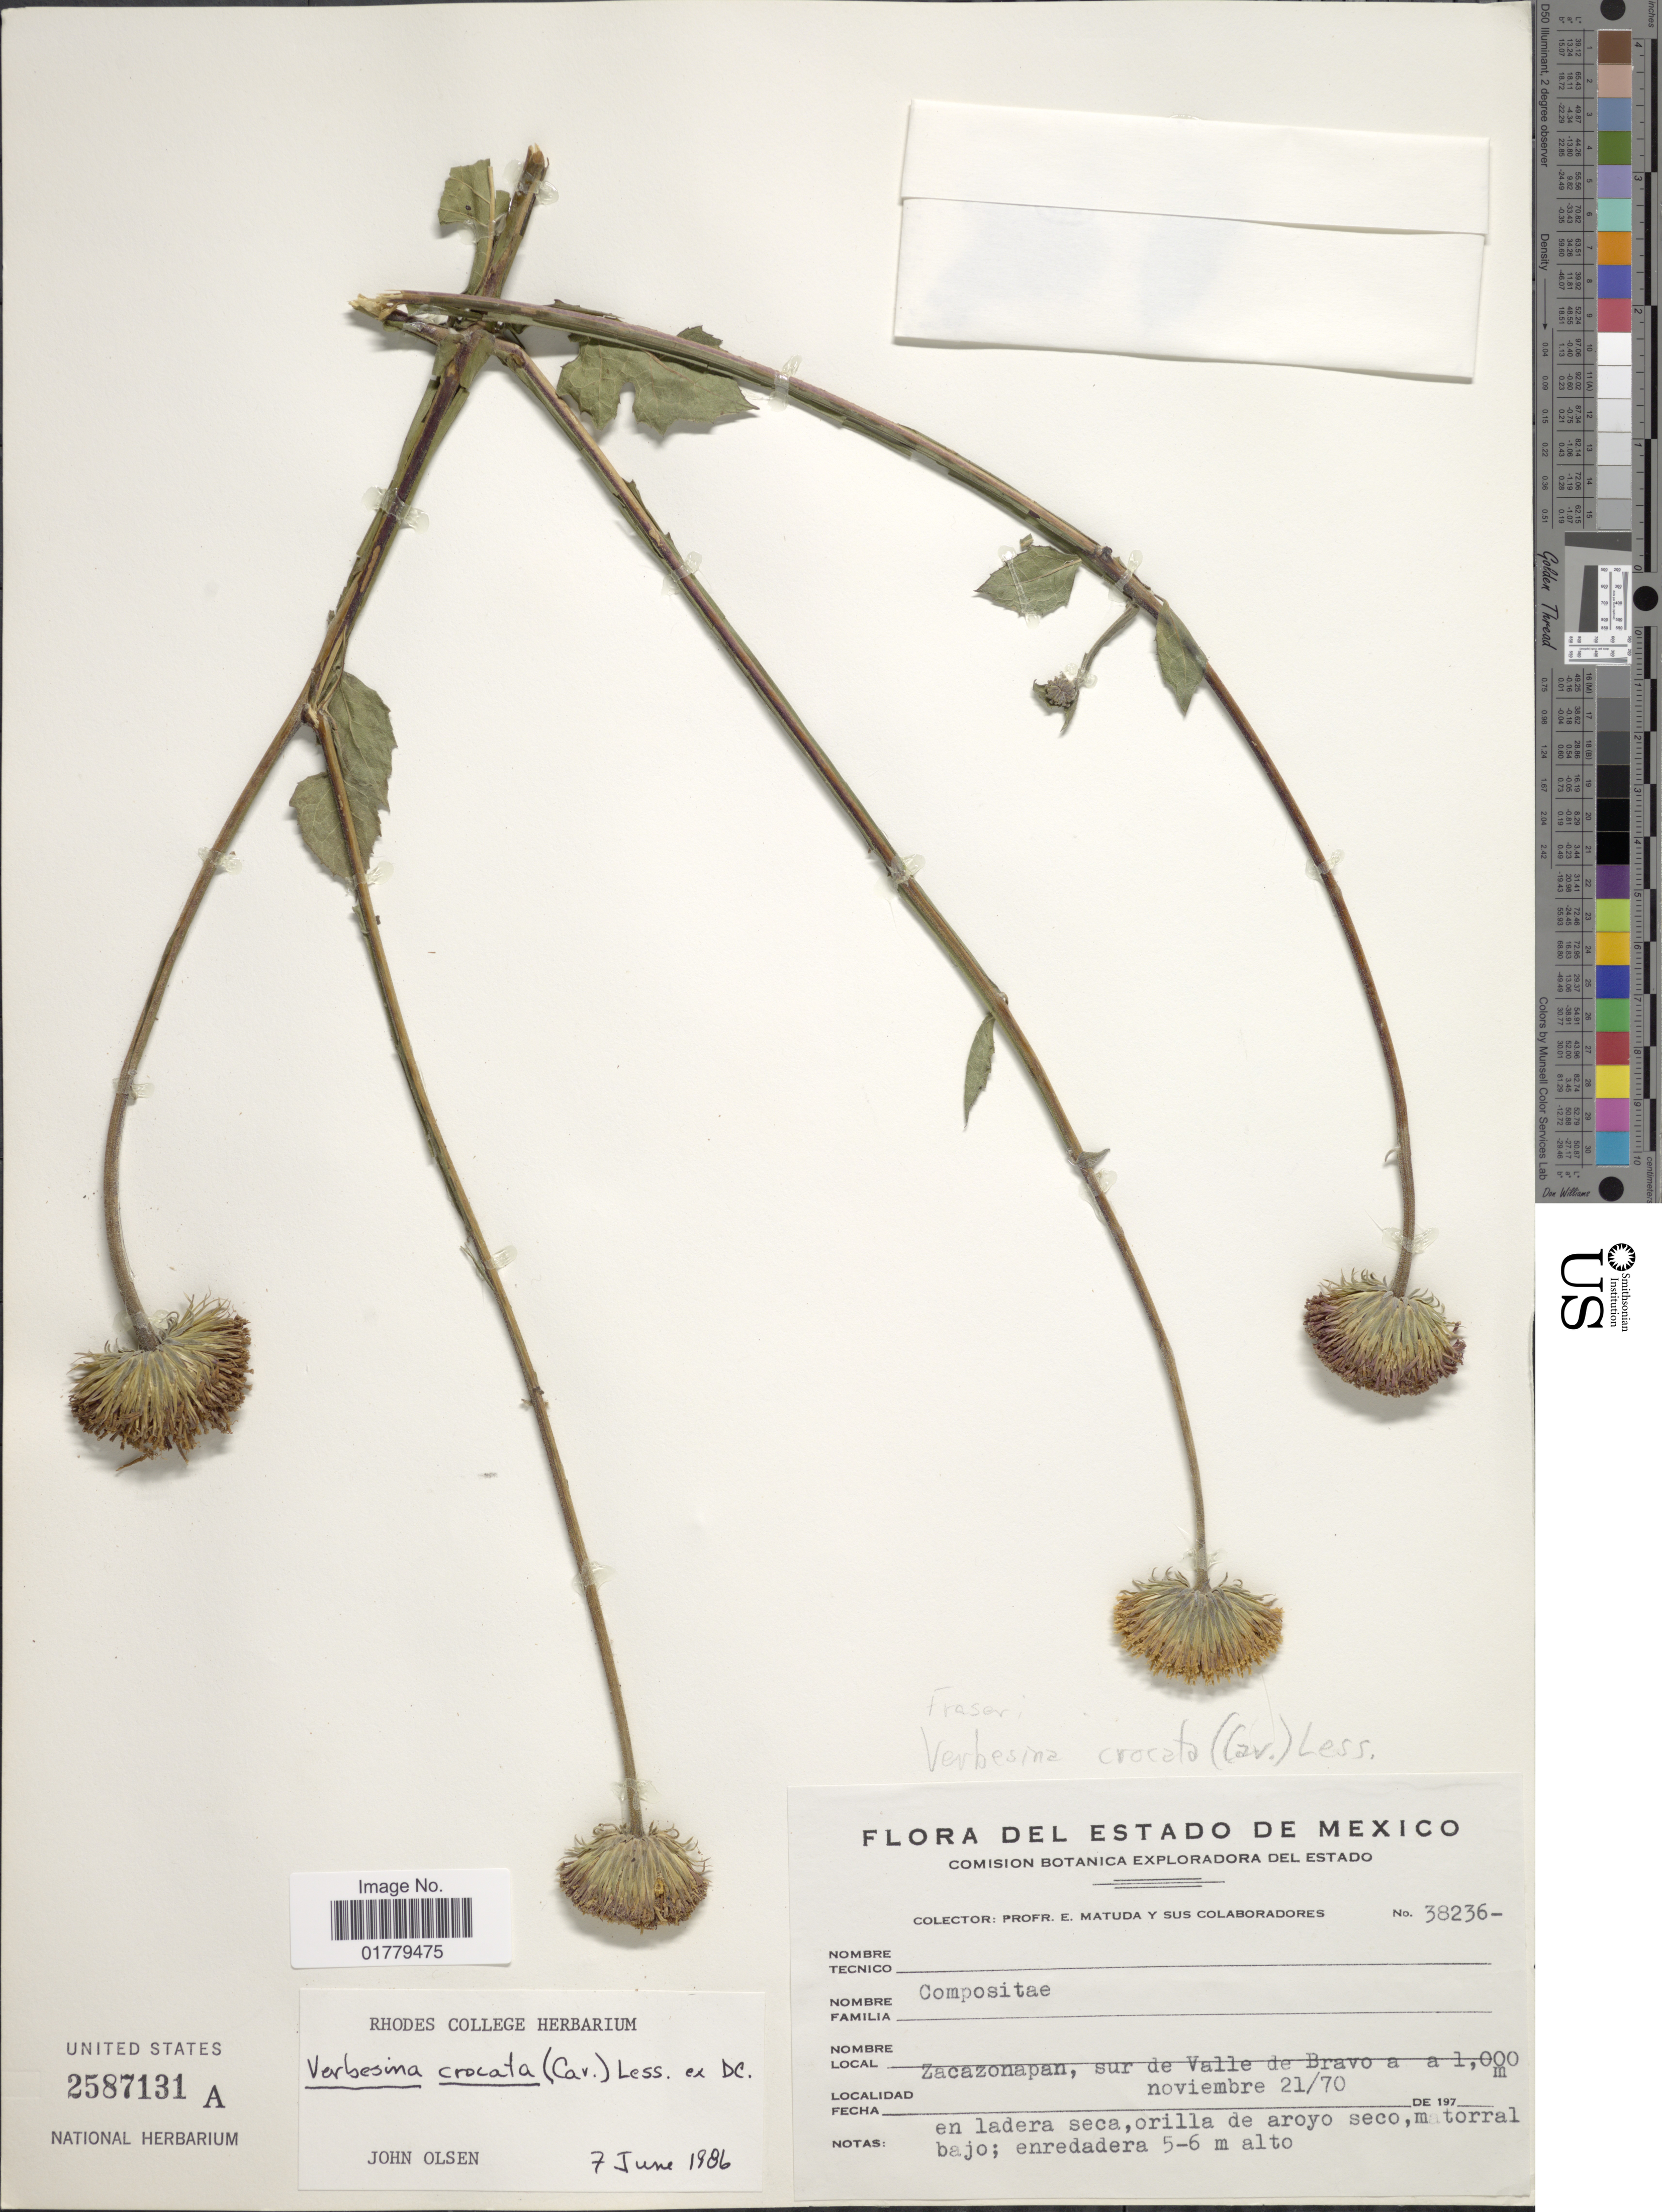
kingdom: Plantae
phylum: Tracheophyta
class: Magnoliopsida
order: Asterales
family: Asteraceae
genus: Verbesina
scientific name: Verbesina crocata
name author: (Cav.) Less.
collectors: E. Matuda & et al.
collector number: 38236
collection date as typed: Transcribed d/m/y: 21/11/70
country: Mexico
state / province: México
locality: Estado de Mexico. Zacazonapan, sur de Valle de Bravo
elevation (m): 1000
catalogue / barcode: US 2587131A